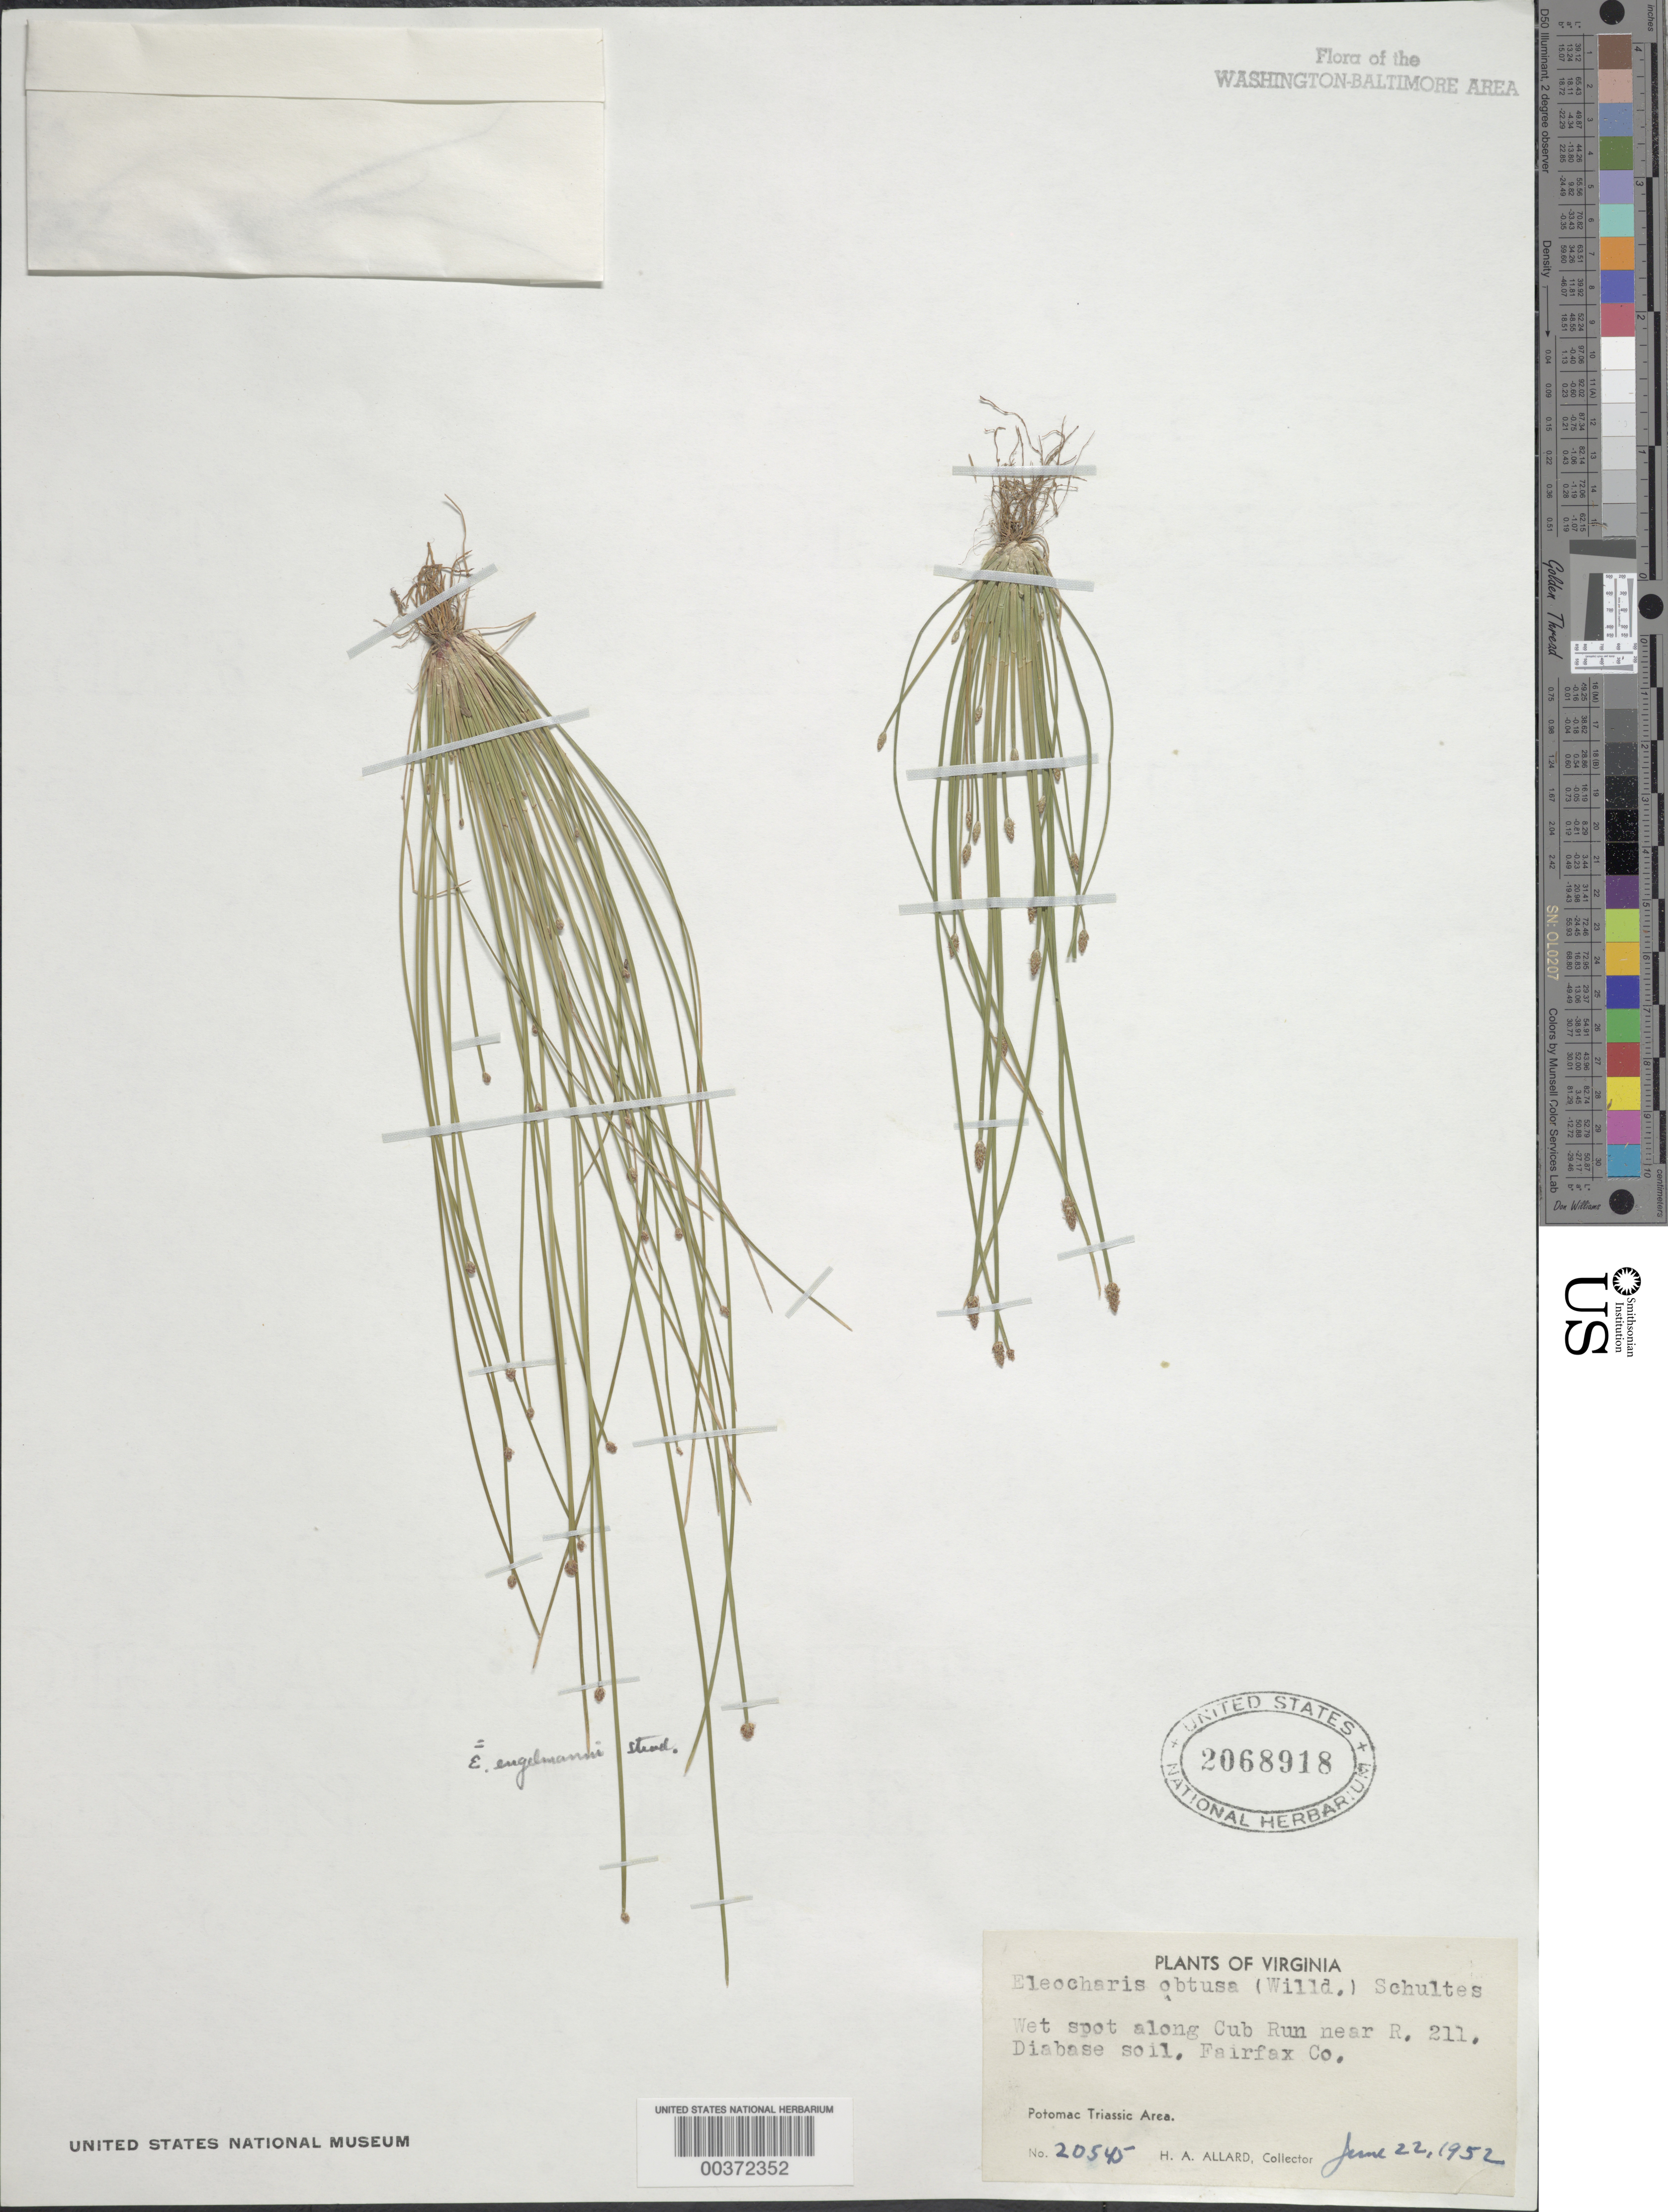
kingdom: Plantae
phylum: Tracheophyta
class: Liliopsida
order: Poales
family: Cyperaceae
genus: Eleocharis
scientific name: Eleocharis obtusa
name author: (Willd.) Schult.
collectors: H. A. Allard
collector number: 20545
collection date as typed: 22 Jun 1952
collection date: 1952-06-22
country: United States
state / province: Virginia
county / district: Fairfax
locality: Cub Run, Route 211 vicinity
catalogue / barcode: US 2068918